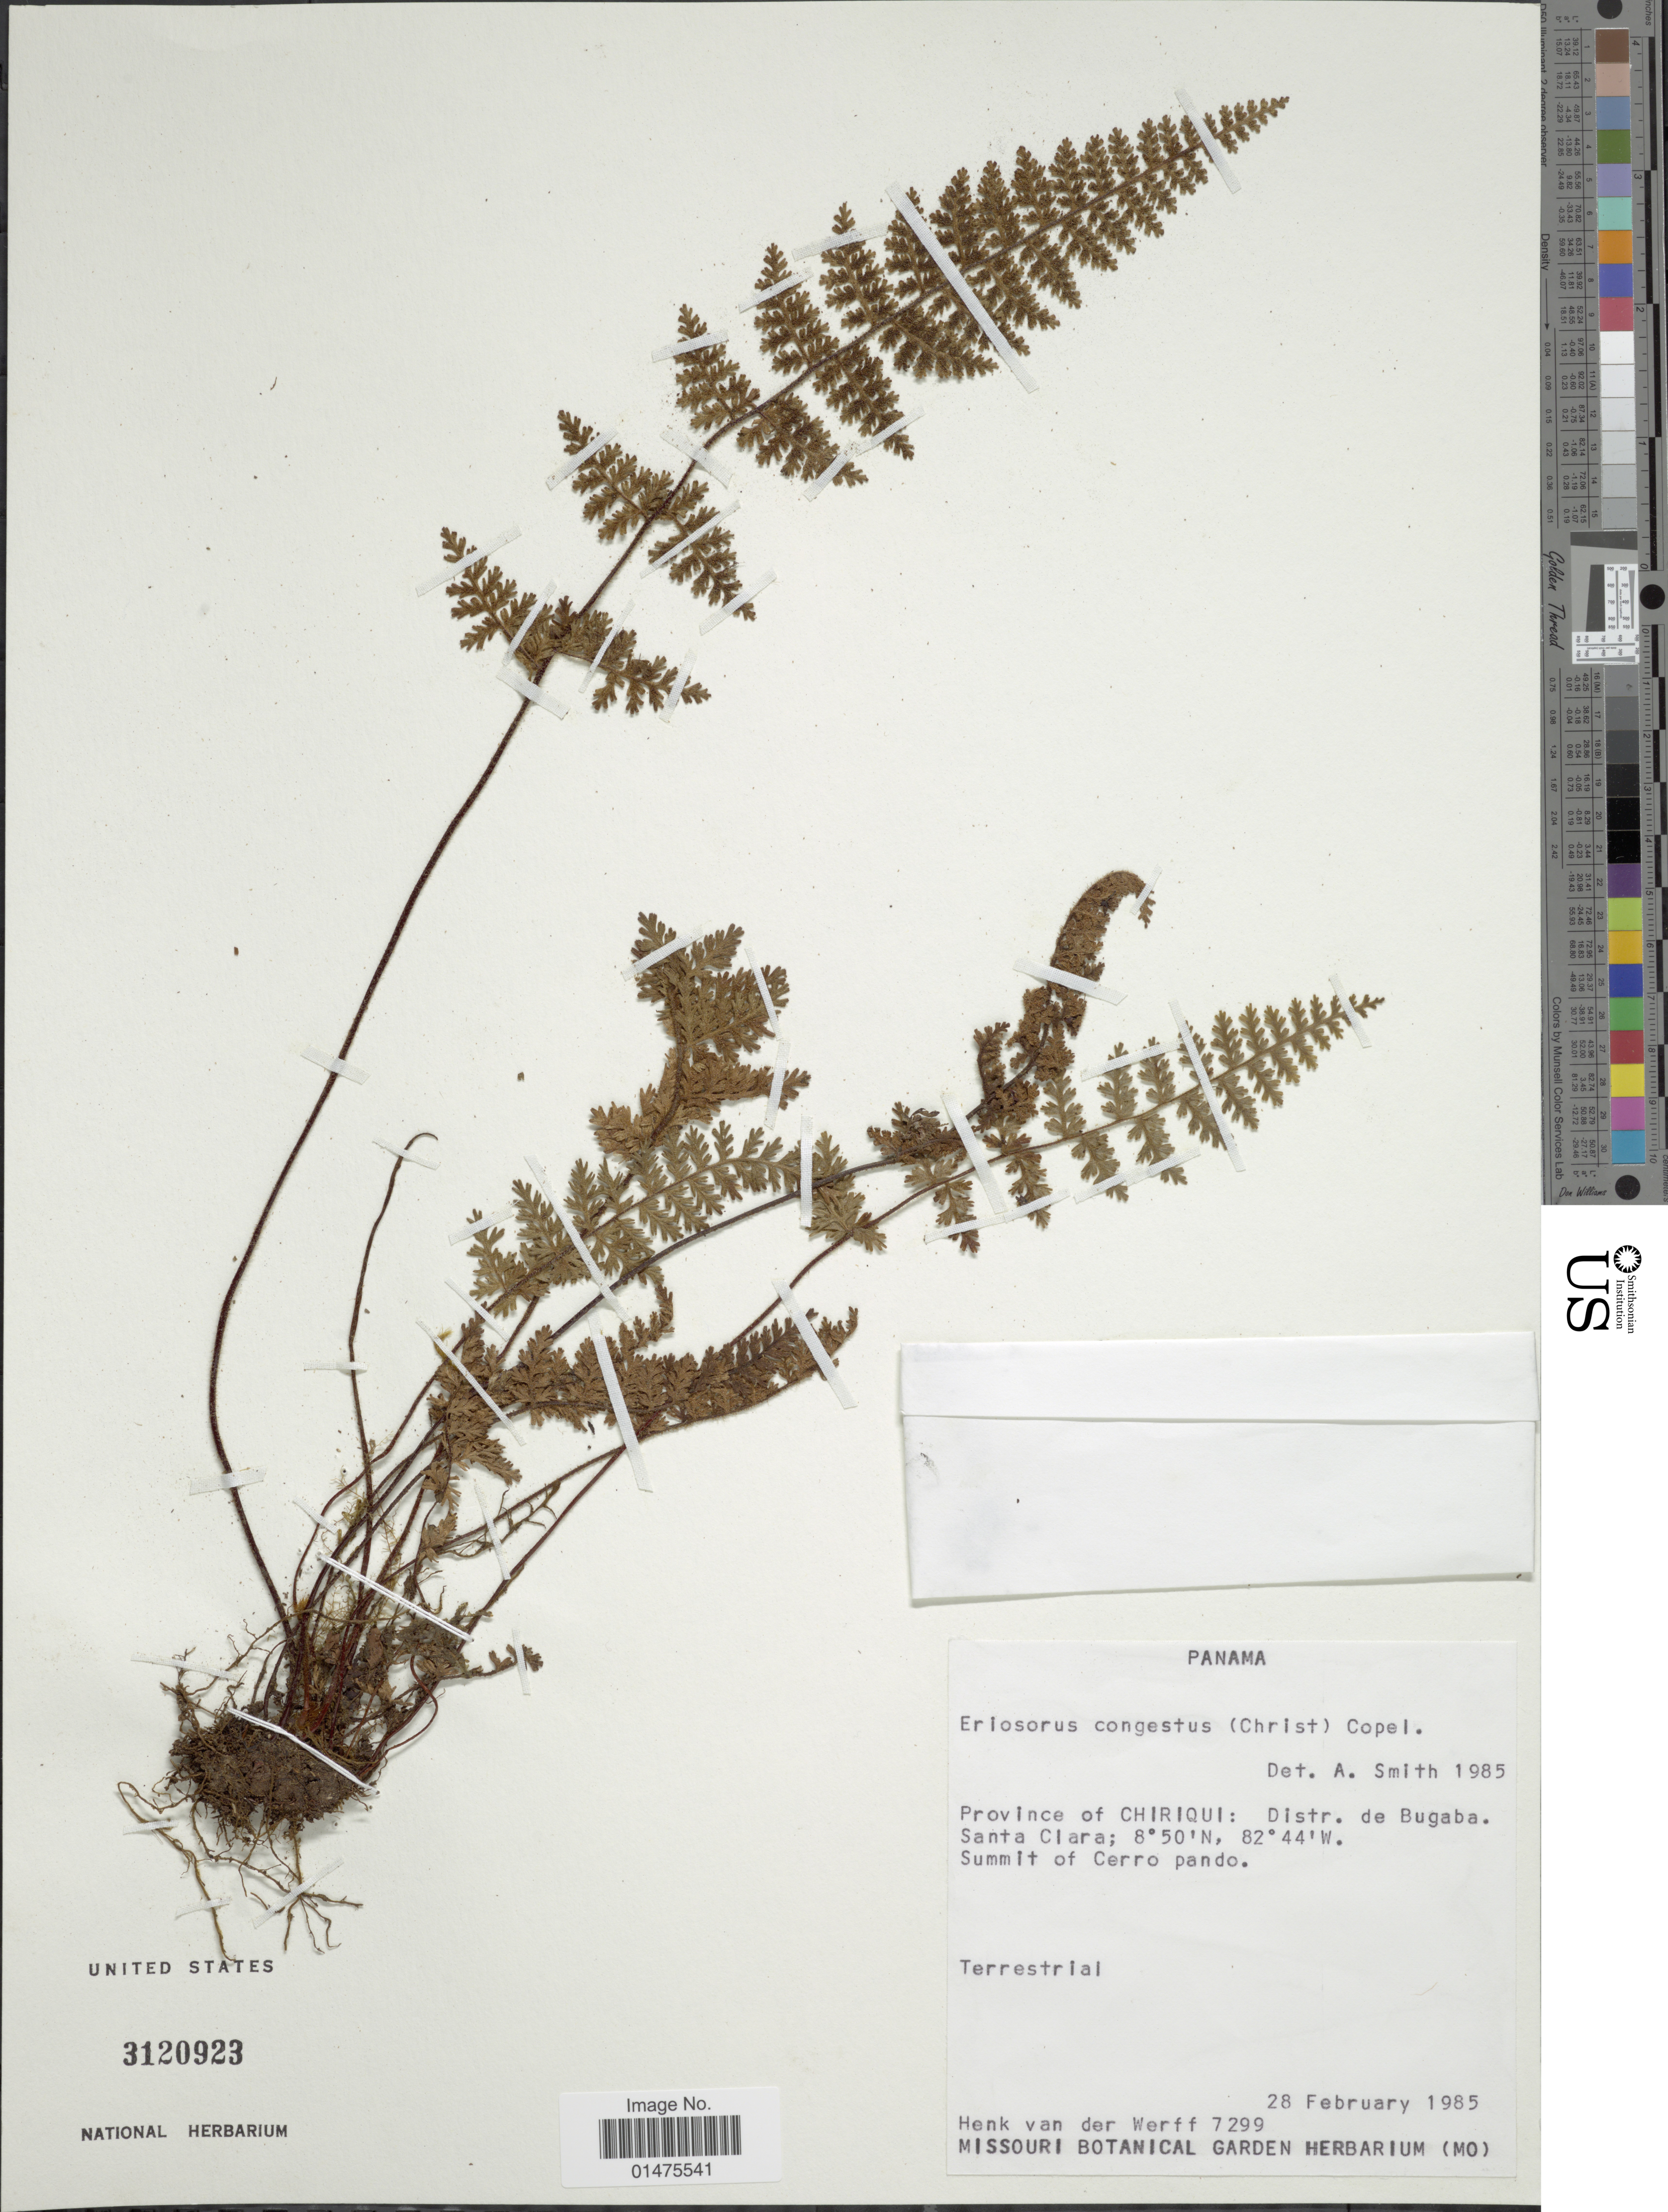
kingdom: Plantae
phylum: Tracheophyta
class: Polypodiopsida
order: Polypodiales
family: Pteridaceae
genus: Jamesonia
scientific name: Jamesonia congesta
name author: (Christ) Christenh.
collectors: H. van der Werff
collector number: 7299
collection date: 1985-02-28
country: Panama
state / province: Chiriqui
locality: Distr. de Bugaba. Santa Clara, Summit of Cerro pando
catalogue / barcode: US 3120923